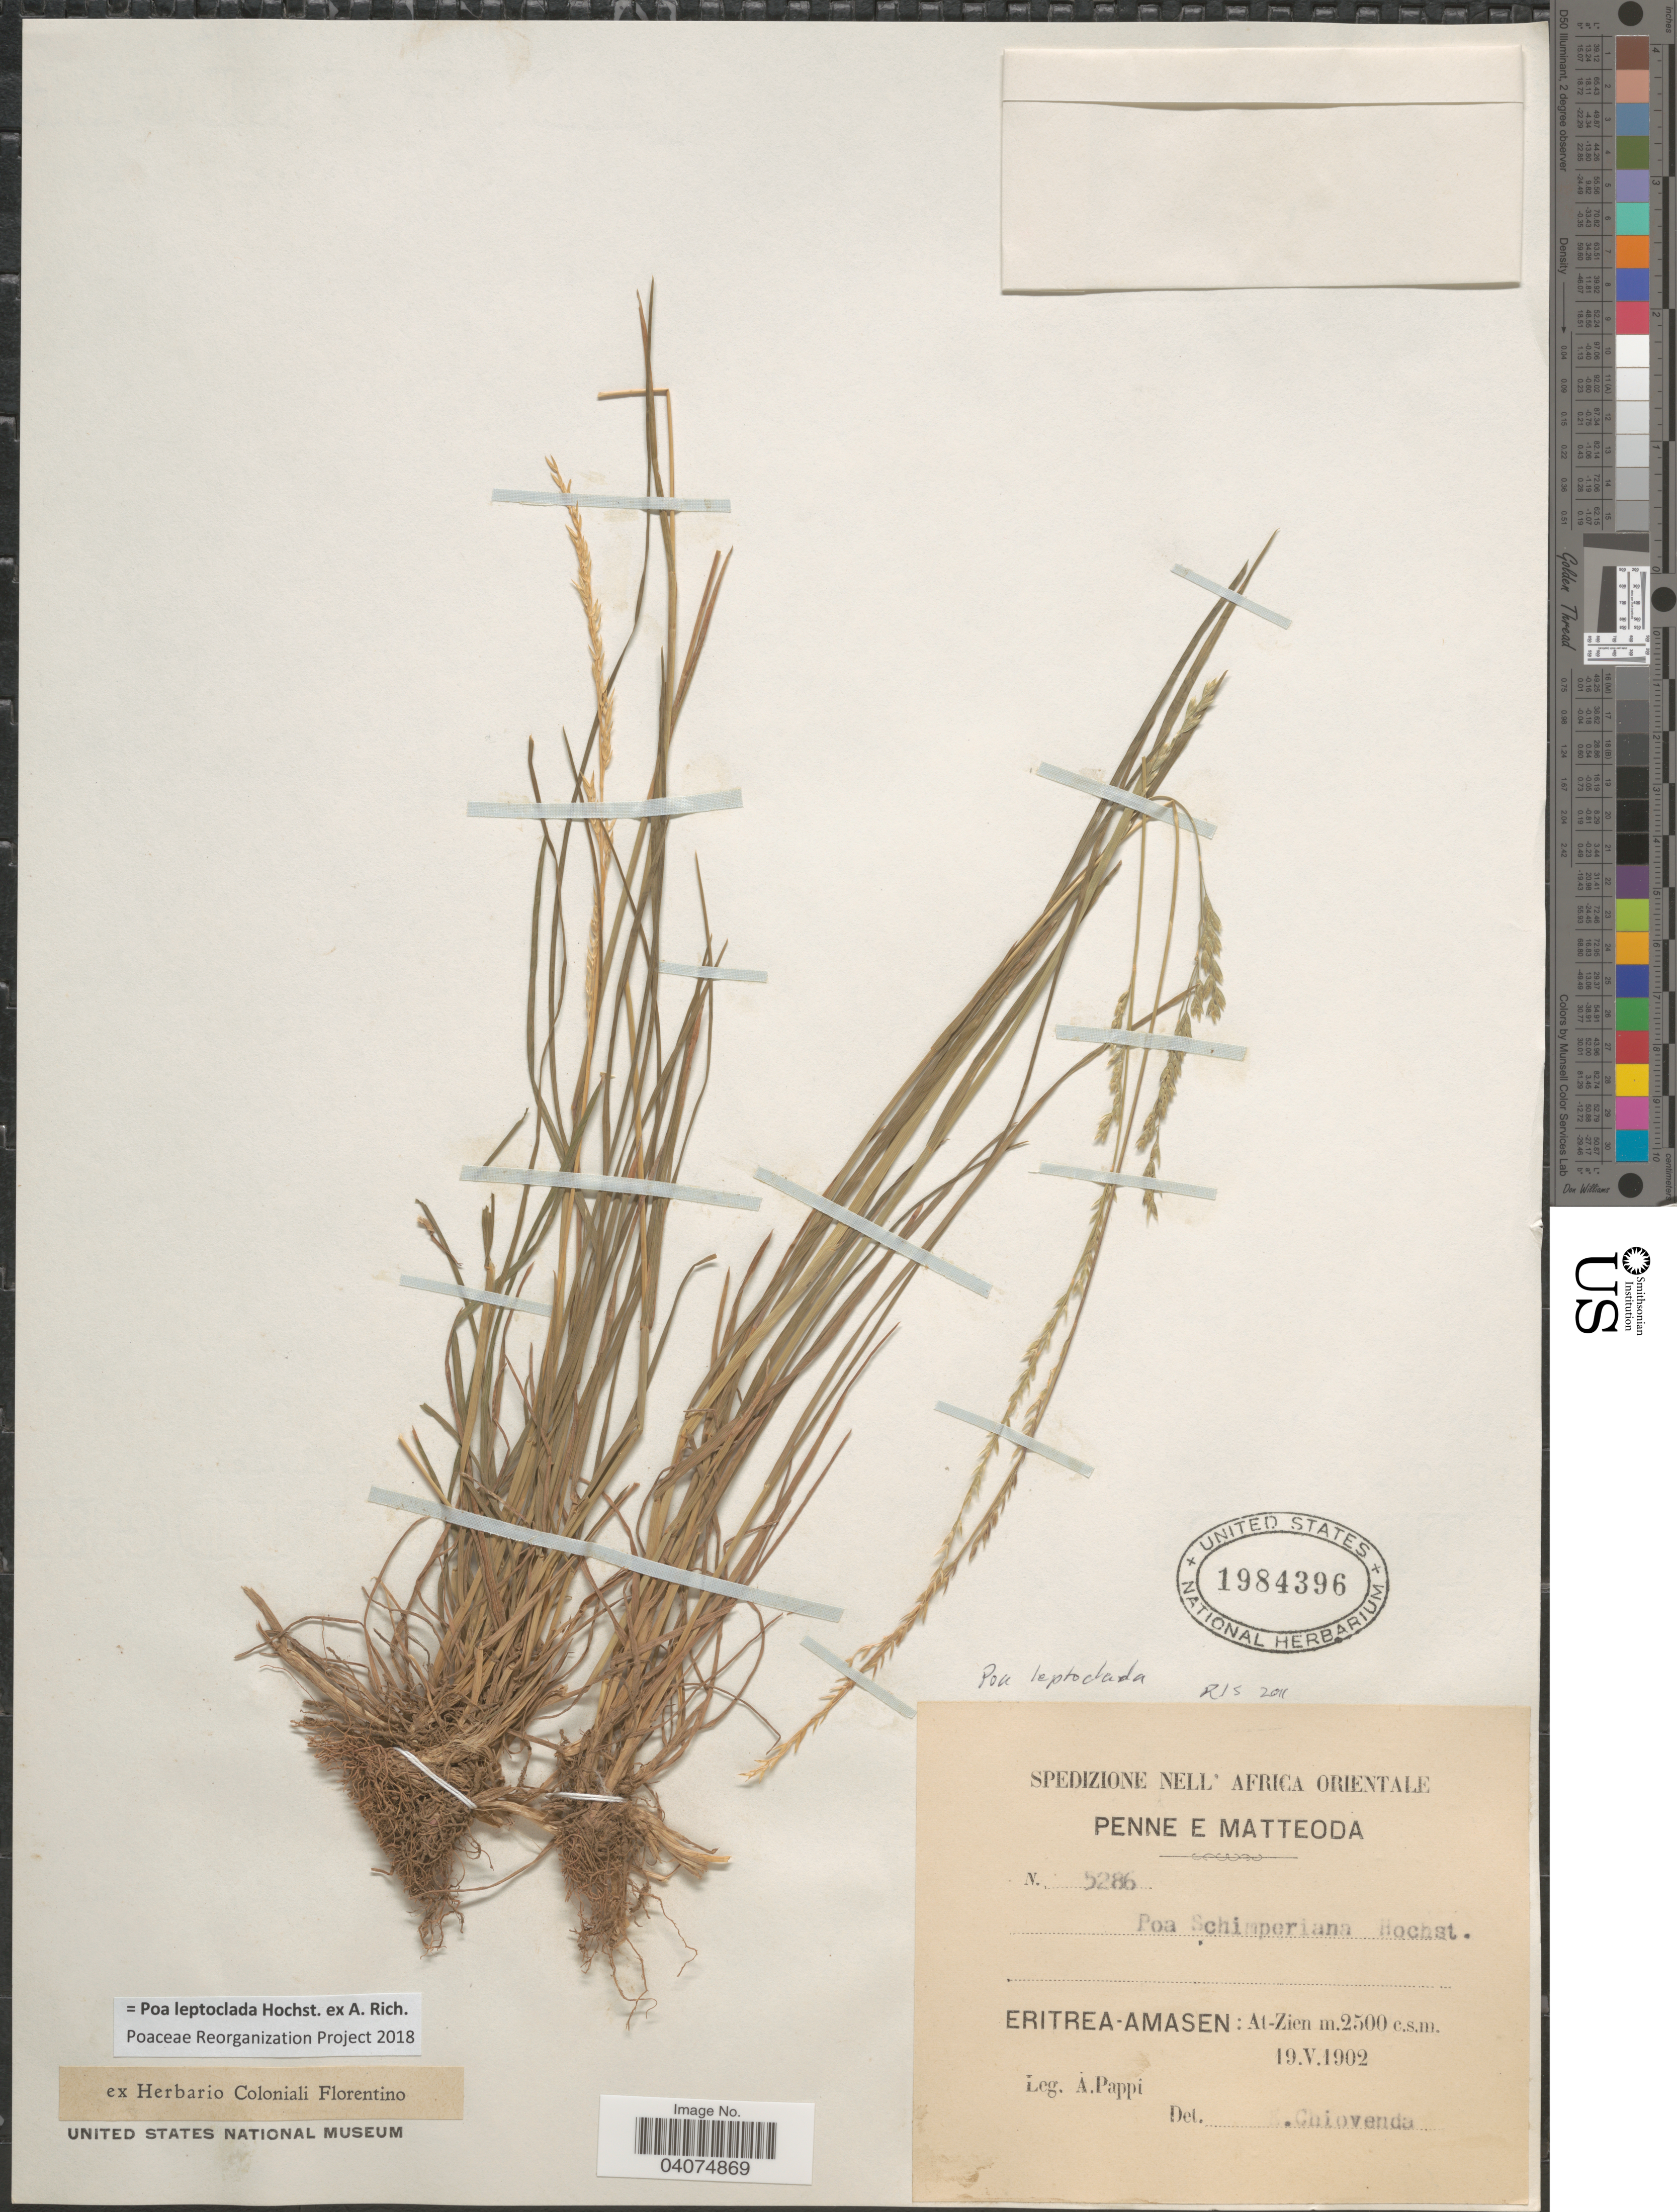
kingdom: Plantae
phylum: Tracheophyta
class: Liliopsida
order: Poales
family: Poaceae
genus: Poa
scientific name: Poa leptoclada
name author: Hochst. ex A. Rich.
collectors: A. Pappi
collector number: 5286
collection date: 1902-05-19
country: Eritrea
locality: Spedizione Nell Africa Orientale. Amasen: Al-Zien.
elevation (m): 2500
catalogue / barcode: US 1984396